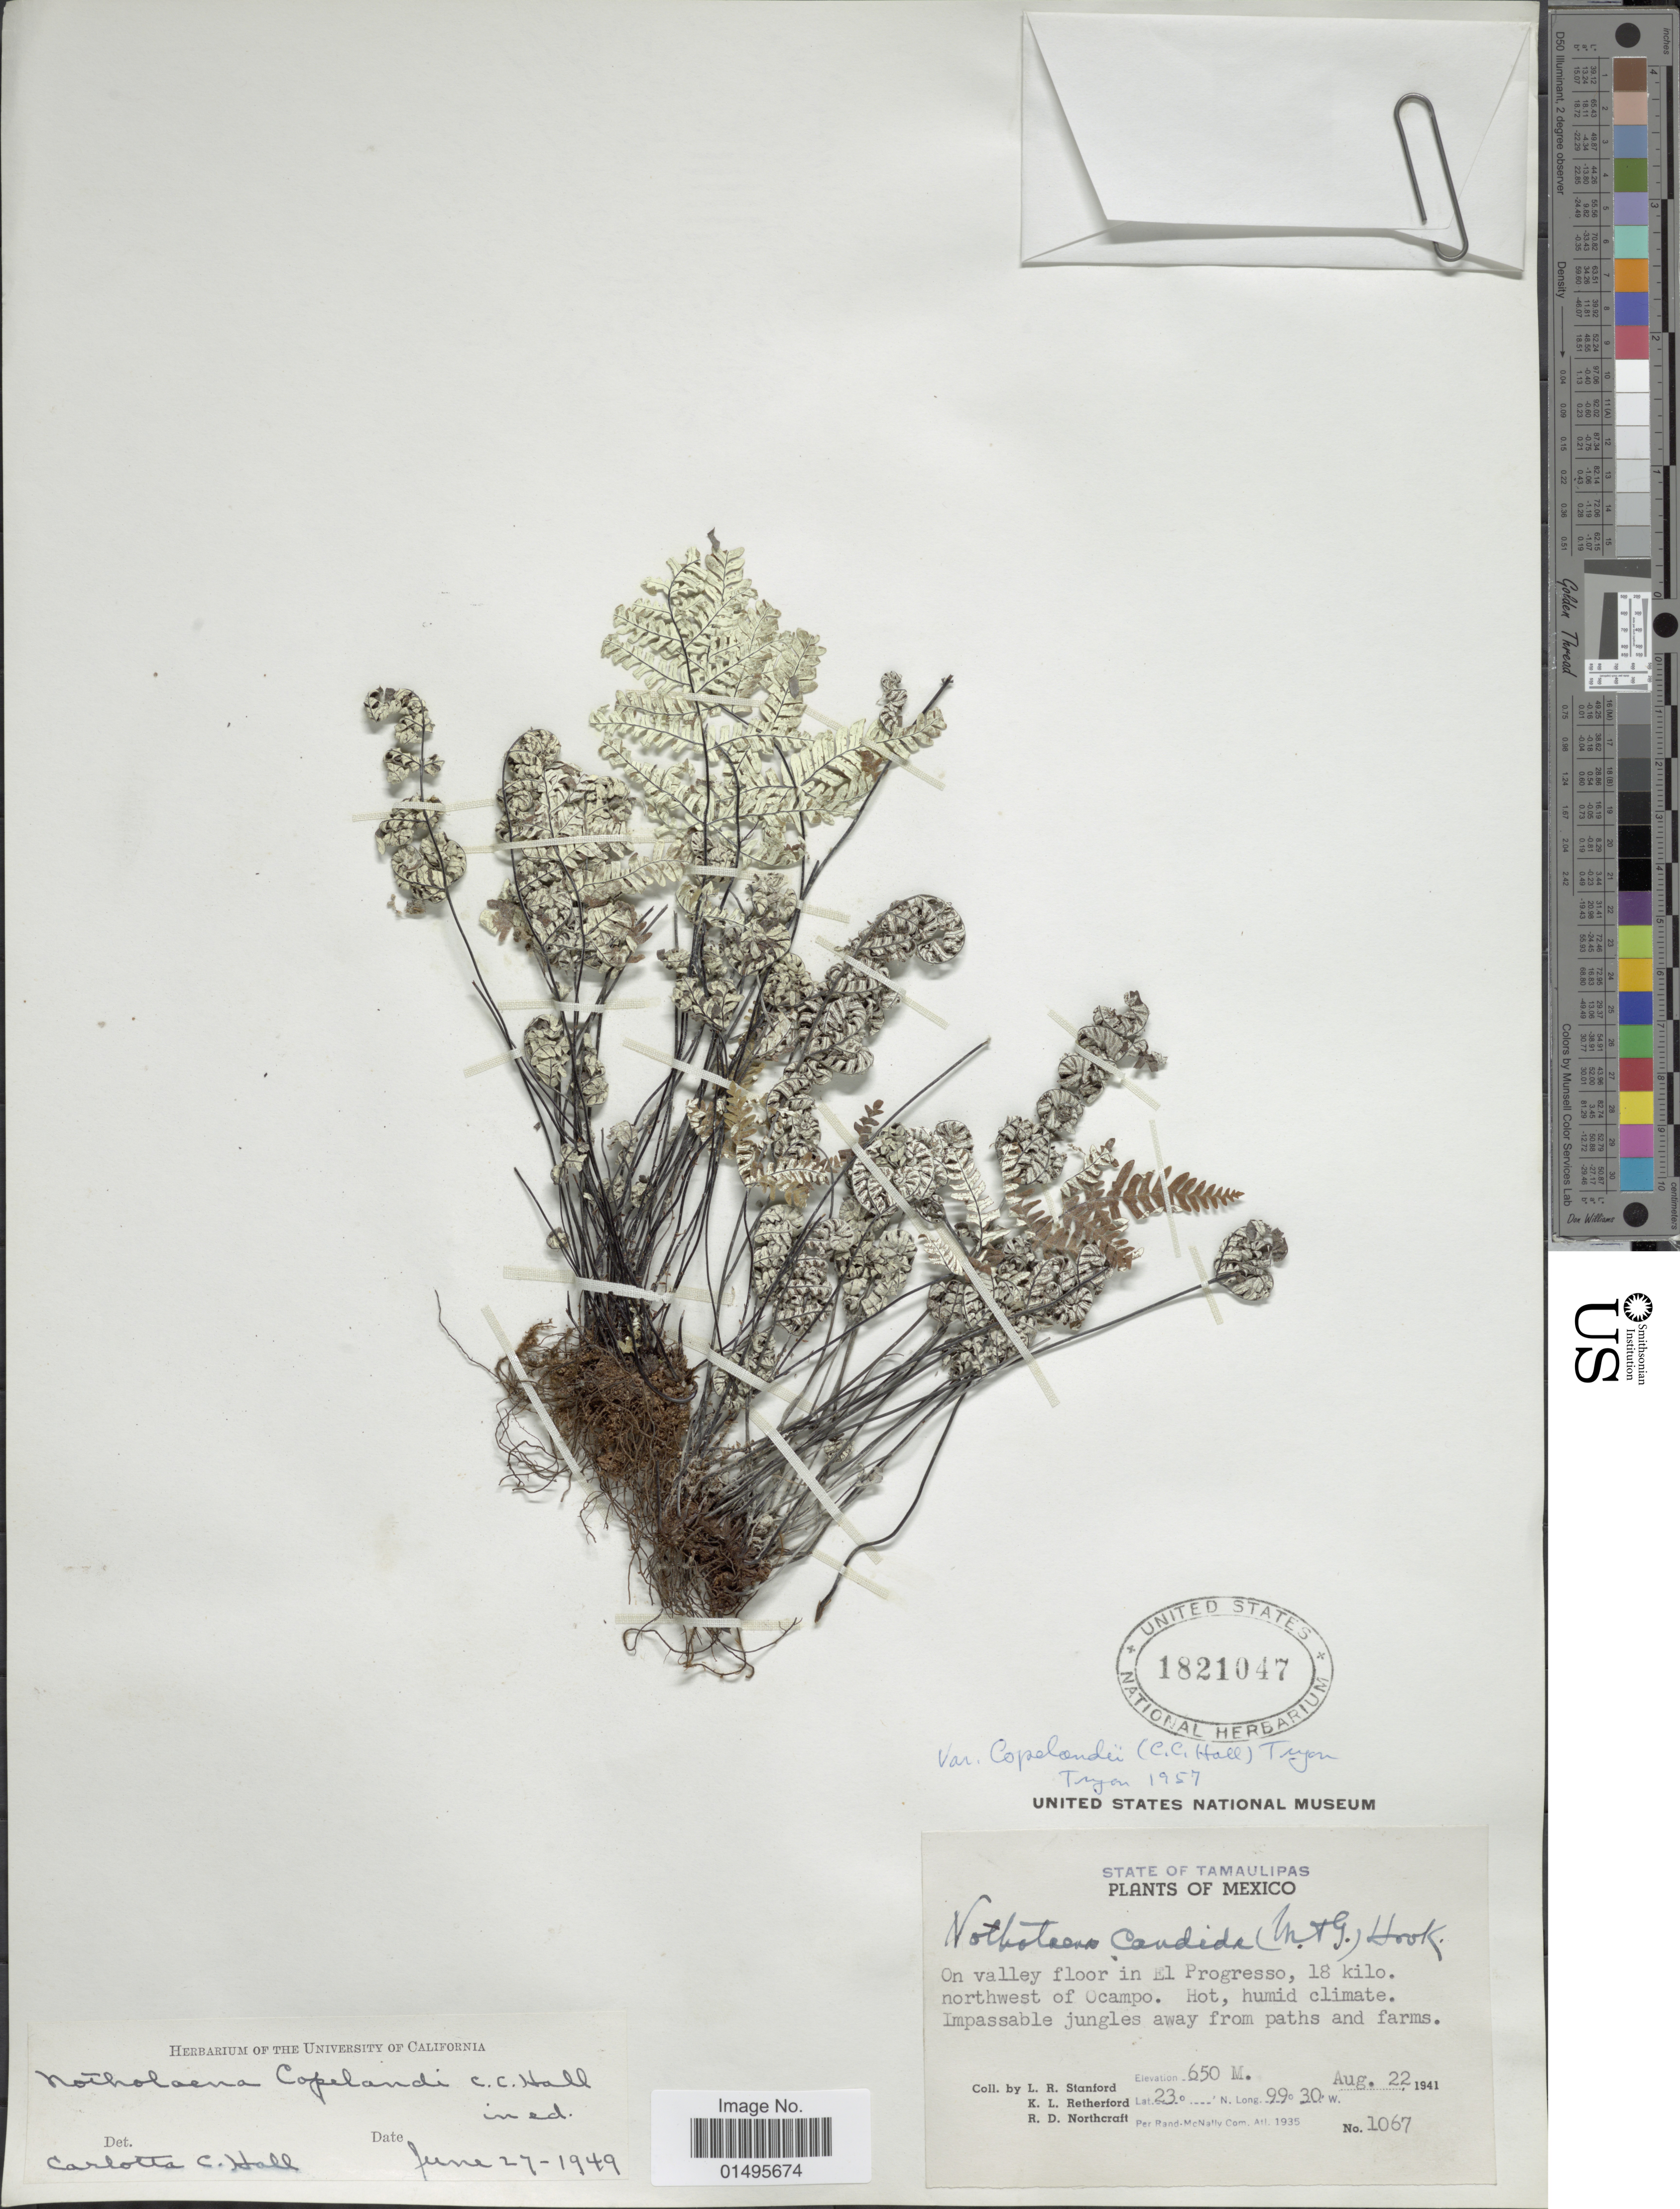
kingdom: Plantae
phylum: Tracheophyta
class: Polypodiopsida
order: Polypodiales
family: Pteridaceae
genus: Notholaena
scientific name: Notholaena candida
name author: (M. Martens) Hook.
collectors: L. R. Stanford, K. Retherford & R. Northcraft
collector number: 1067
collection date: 1941-08-22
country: Mexico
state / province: Tamaulipas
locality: On valley floor in El Progresso, 18 kilo. northwest of Ocampo. Hot, humid climate.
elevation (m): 650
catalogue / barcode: US 1821047